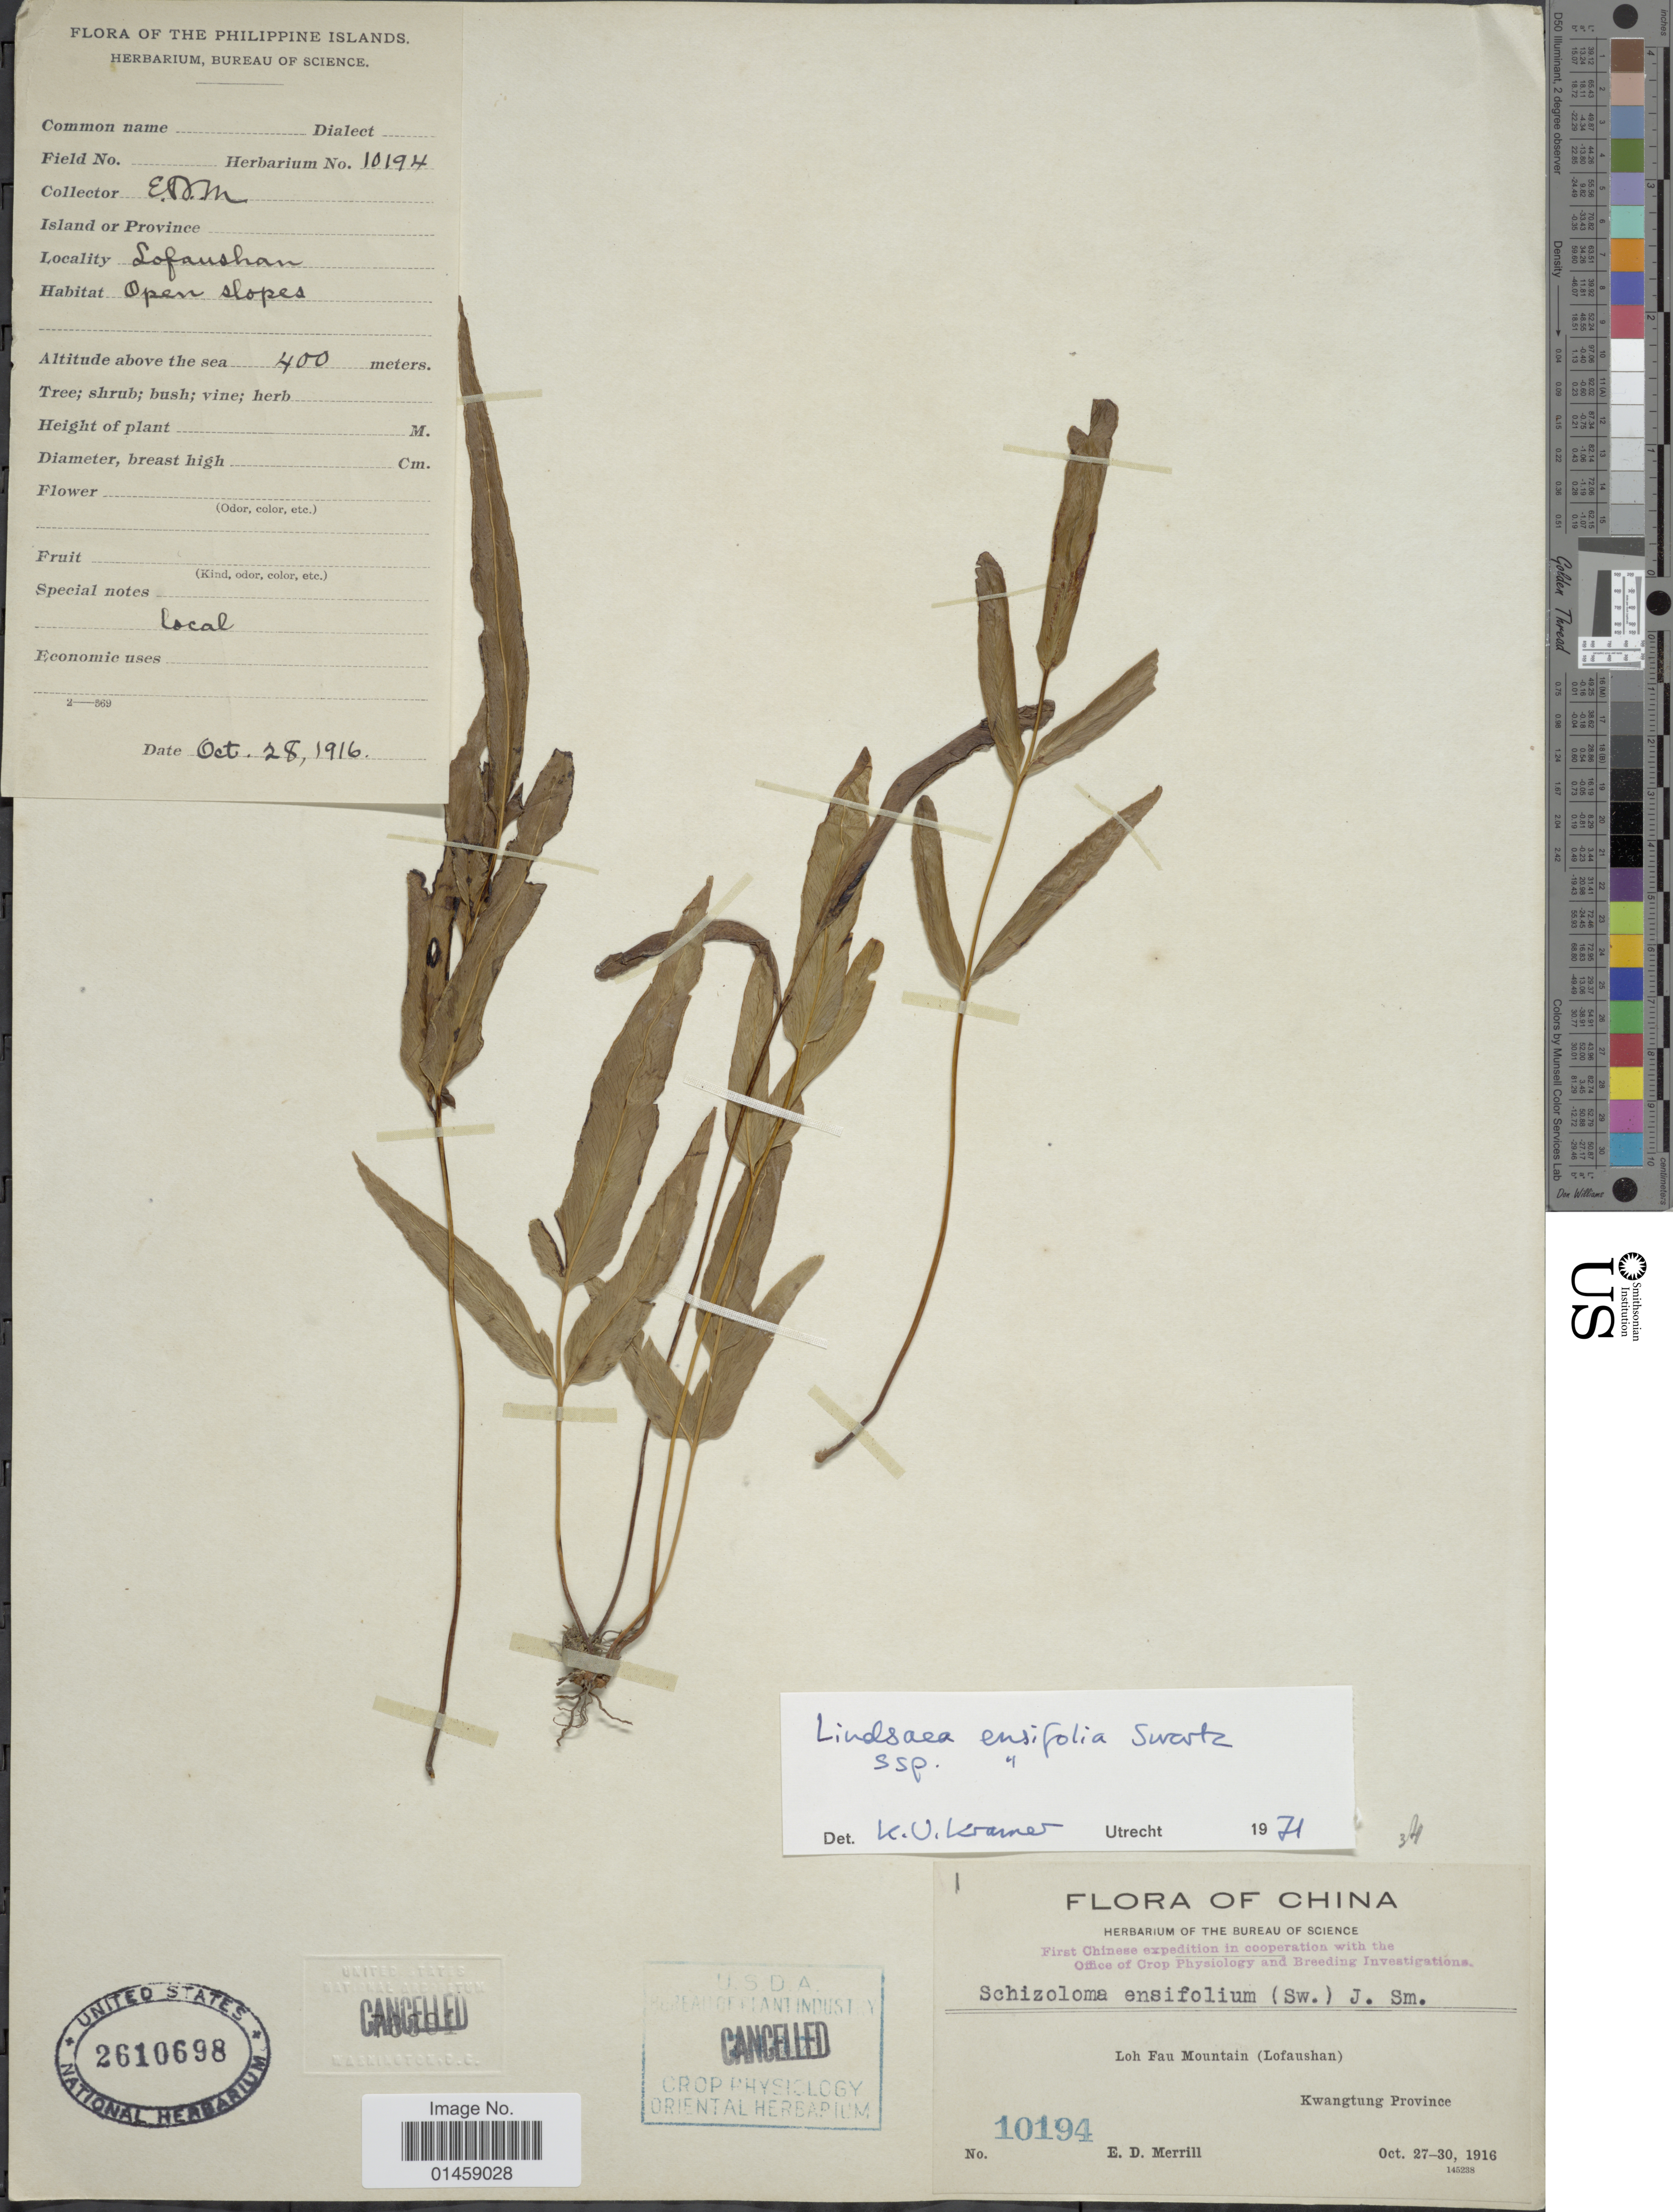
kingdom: Plantae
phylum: Tracheophyta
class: Polypodiopsida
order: Polypodiales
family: Lindsaeaceae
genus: Lindsaea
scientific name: Lindsaea ensifolia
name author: Sw.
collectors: E. Merrill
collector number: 10194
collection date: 1916-10-28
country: China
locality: Loh Fau Mountain ( Lofaushan )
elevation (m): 400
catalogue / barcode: US 2610698